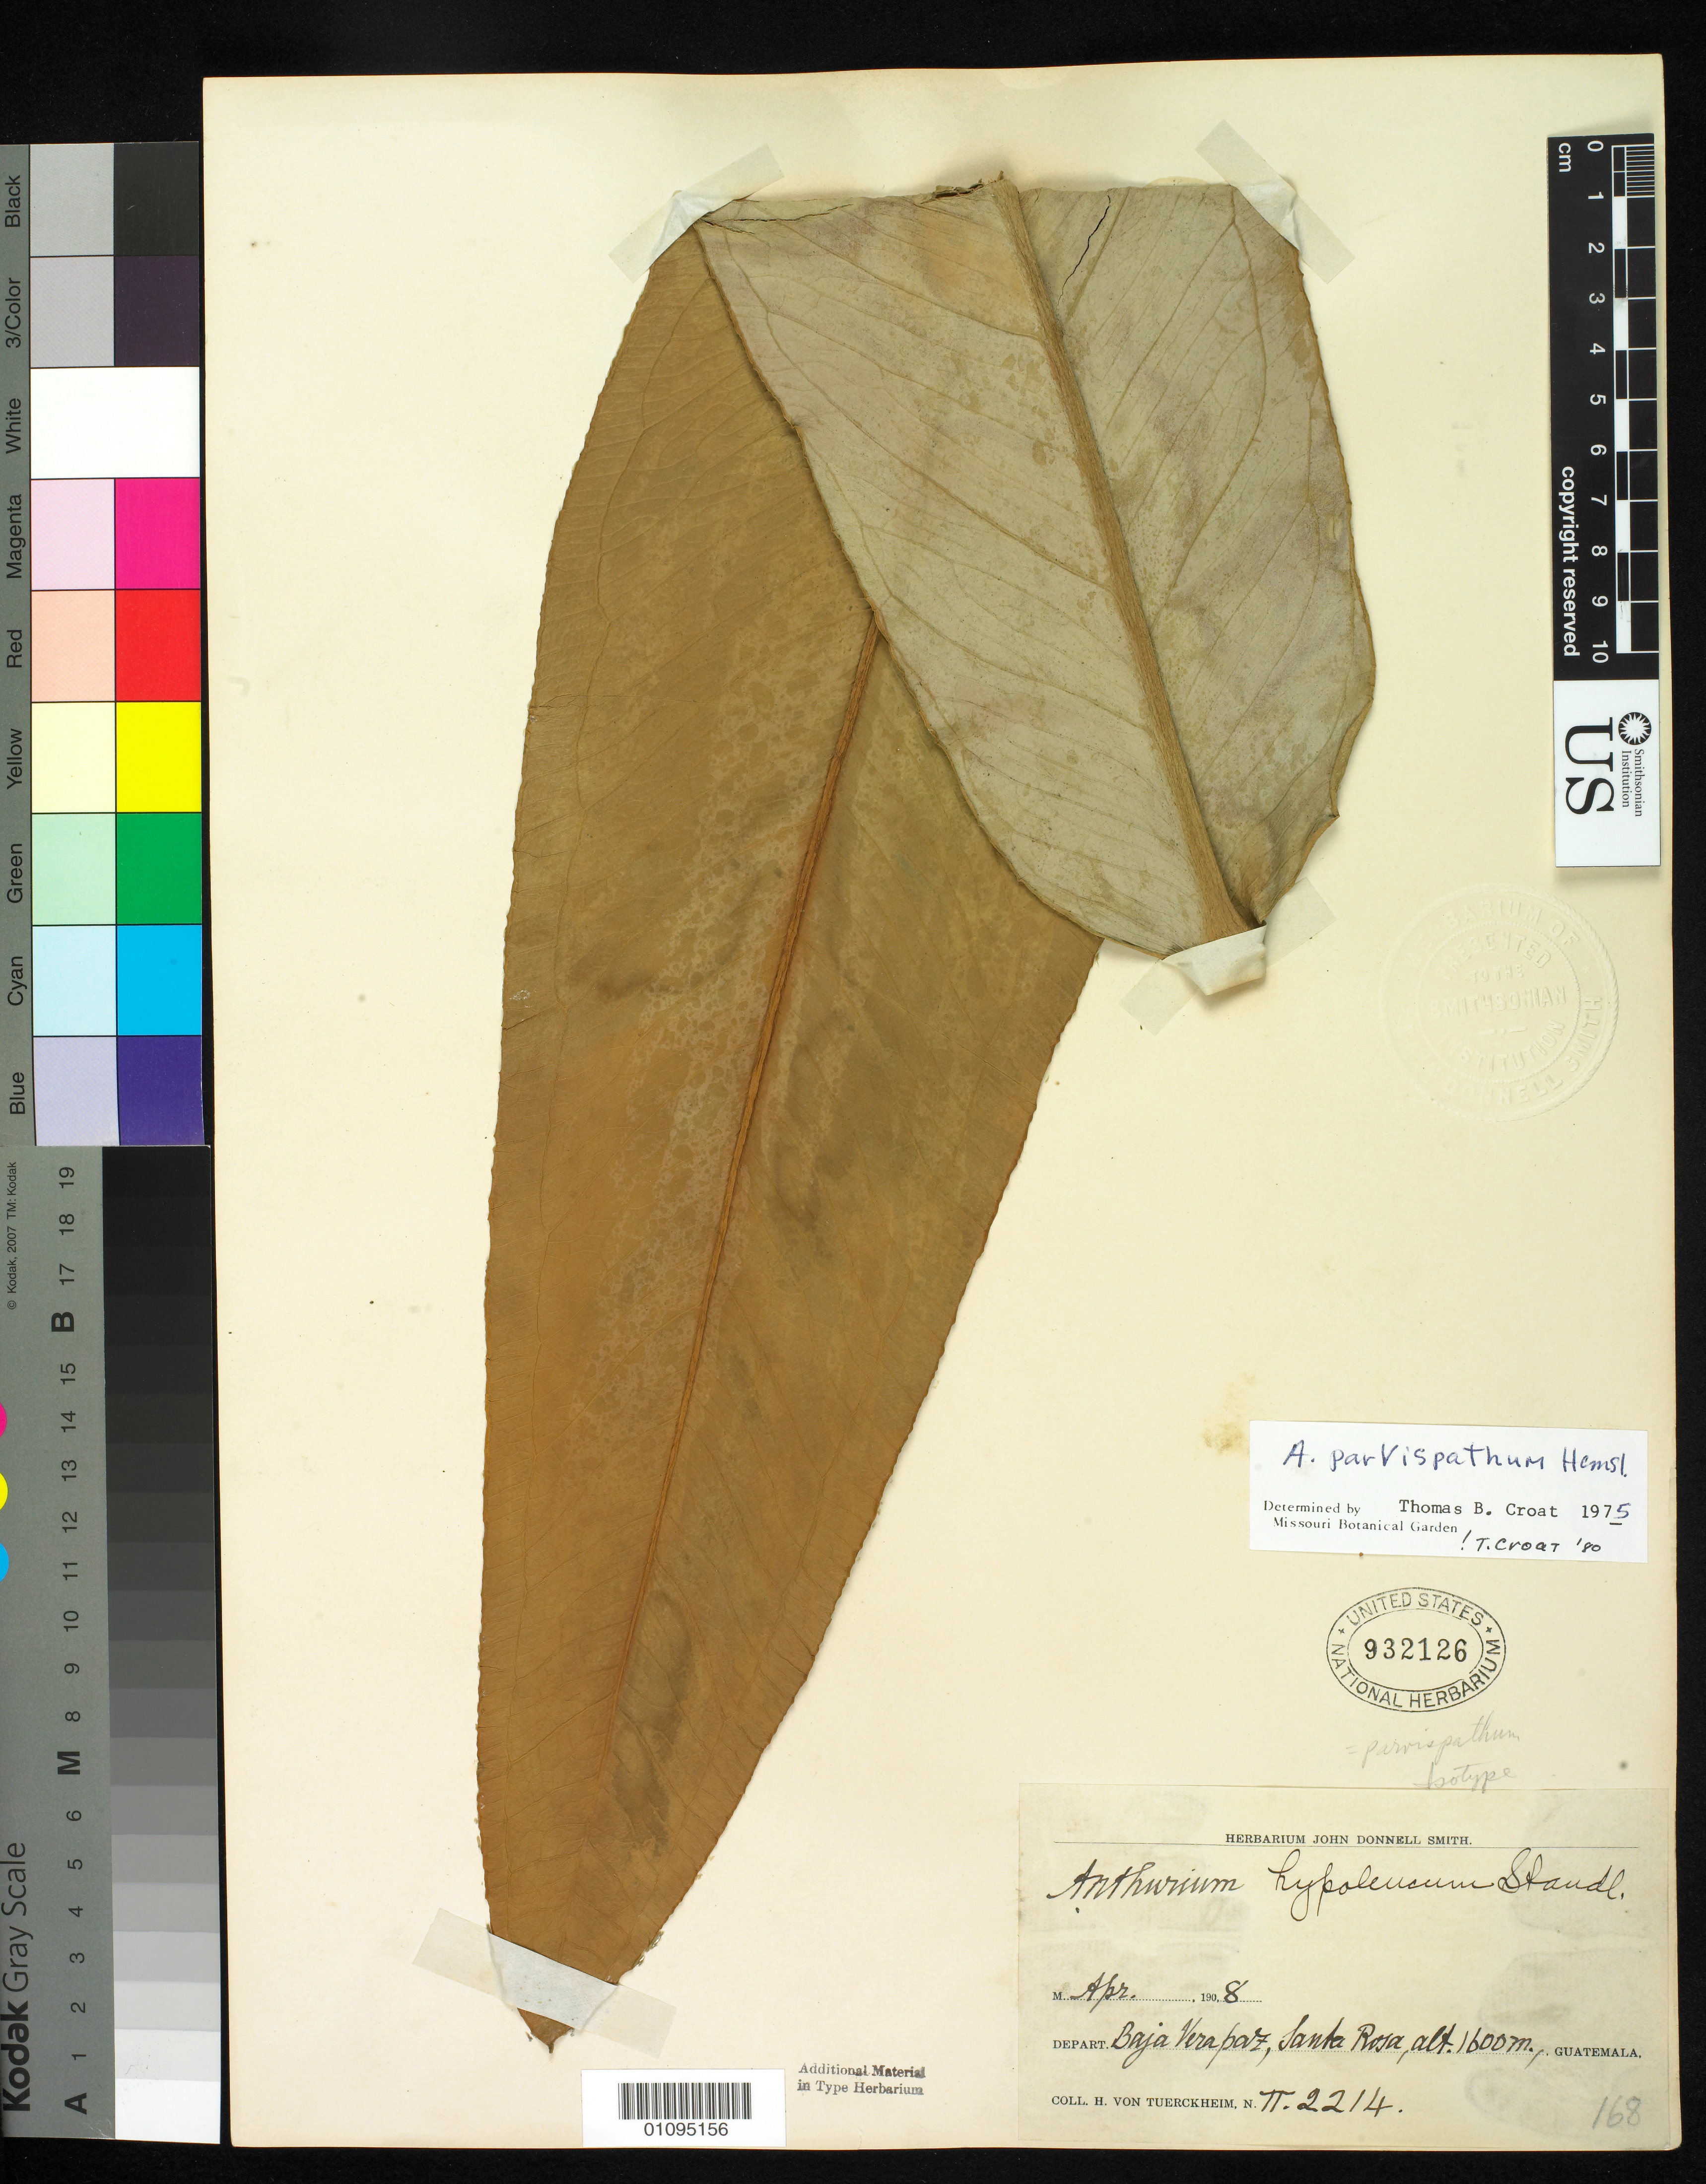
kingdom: Plantae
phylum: Tracheophyta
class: Liliopsida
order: Alismatales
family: Araceae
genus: Anthurium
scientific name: Anthurium hypoleucum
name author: Standl.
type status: Isotype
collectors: H. von Türckheim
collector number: II 2214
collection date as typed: Apr 1908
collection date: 1908-04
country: Guatemala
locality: Baja Verapaz, Santa Rosa.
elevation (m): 1600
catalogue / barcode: US 932126